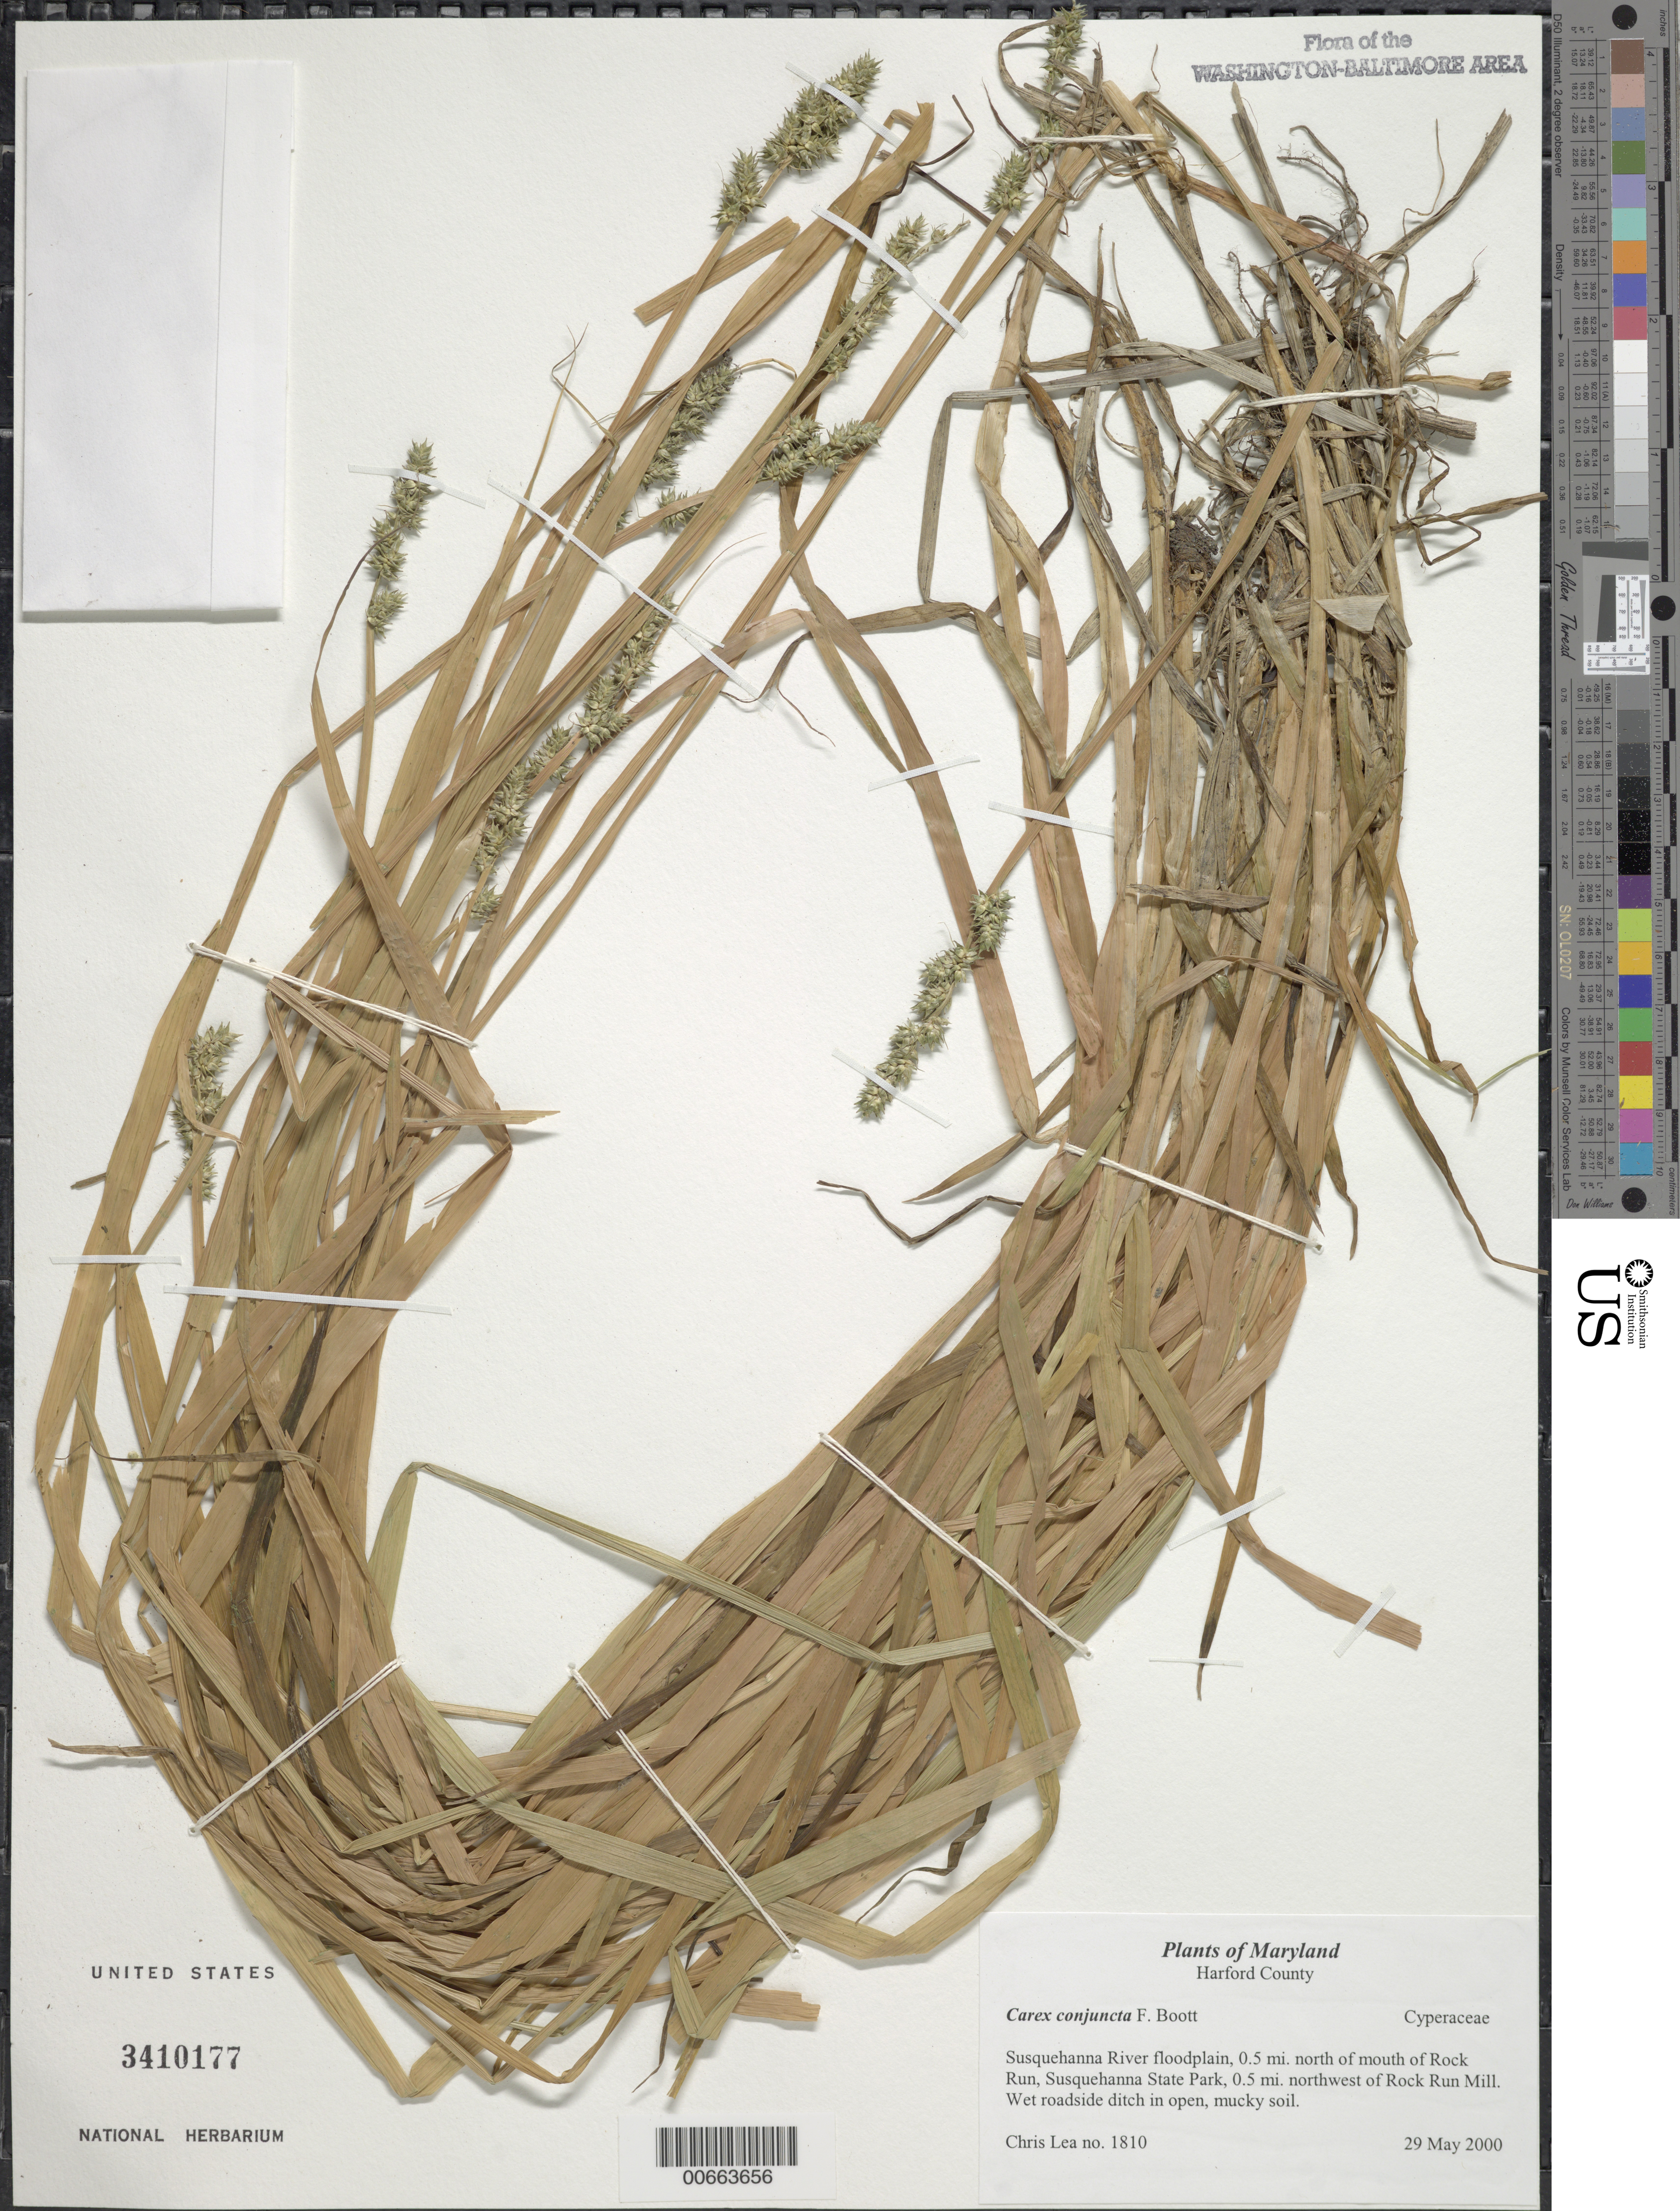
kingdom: Plantae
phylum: Tracheophyta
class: Liliopsida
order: Poales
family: Cyperaceae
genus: Carex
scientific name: Carex conjuncta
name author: Boott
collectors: C. Lea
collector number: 1810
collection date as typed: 29 May 2000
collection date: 2000-05-29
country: United States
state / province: Maryland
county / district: Harford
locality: Susquehanna River floodplain, 0.5 mi. north of mouth of Rock Run, Susquehanna State Park, 0.5 mi. northwest of Rock Run Mill.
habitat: Wet roadside ditch in open, mucky soil.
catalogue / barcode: US 3410177